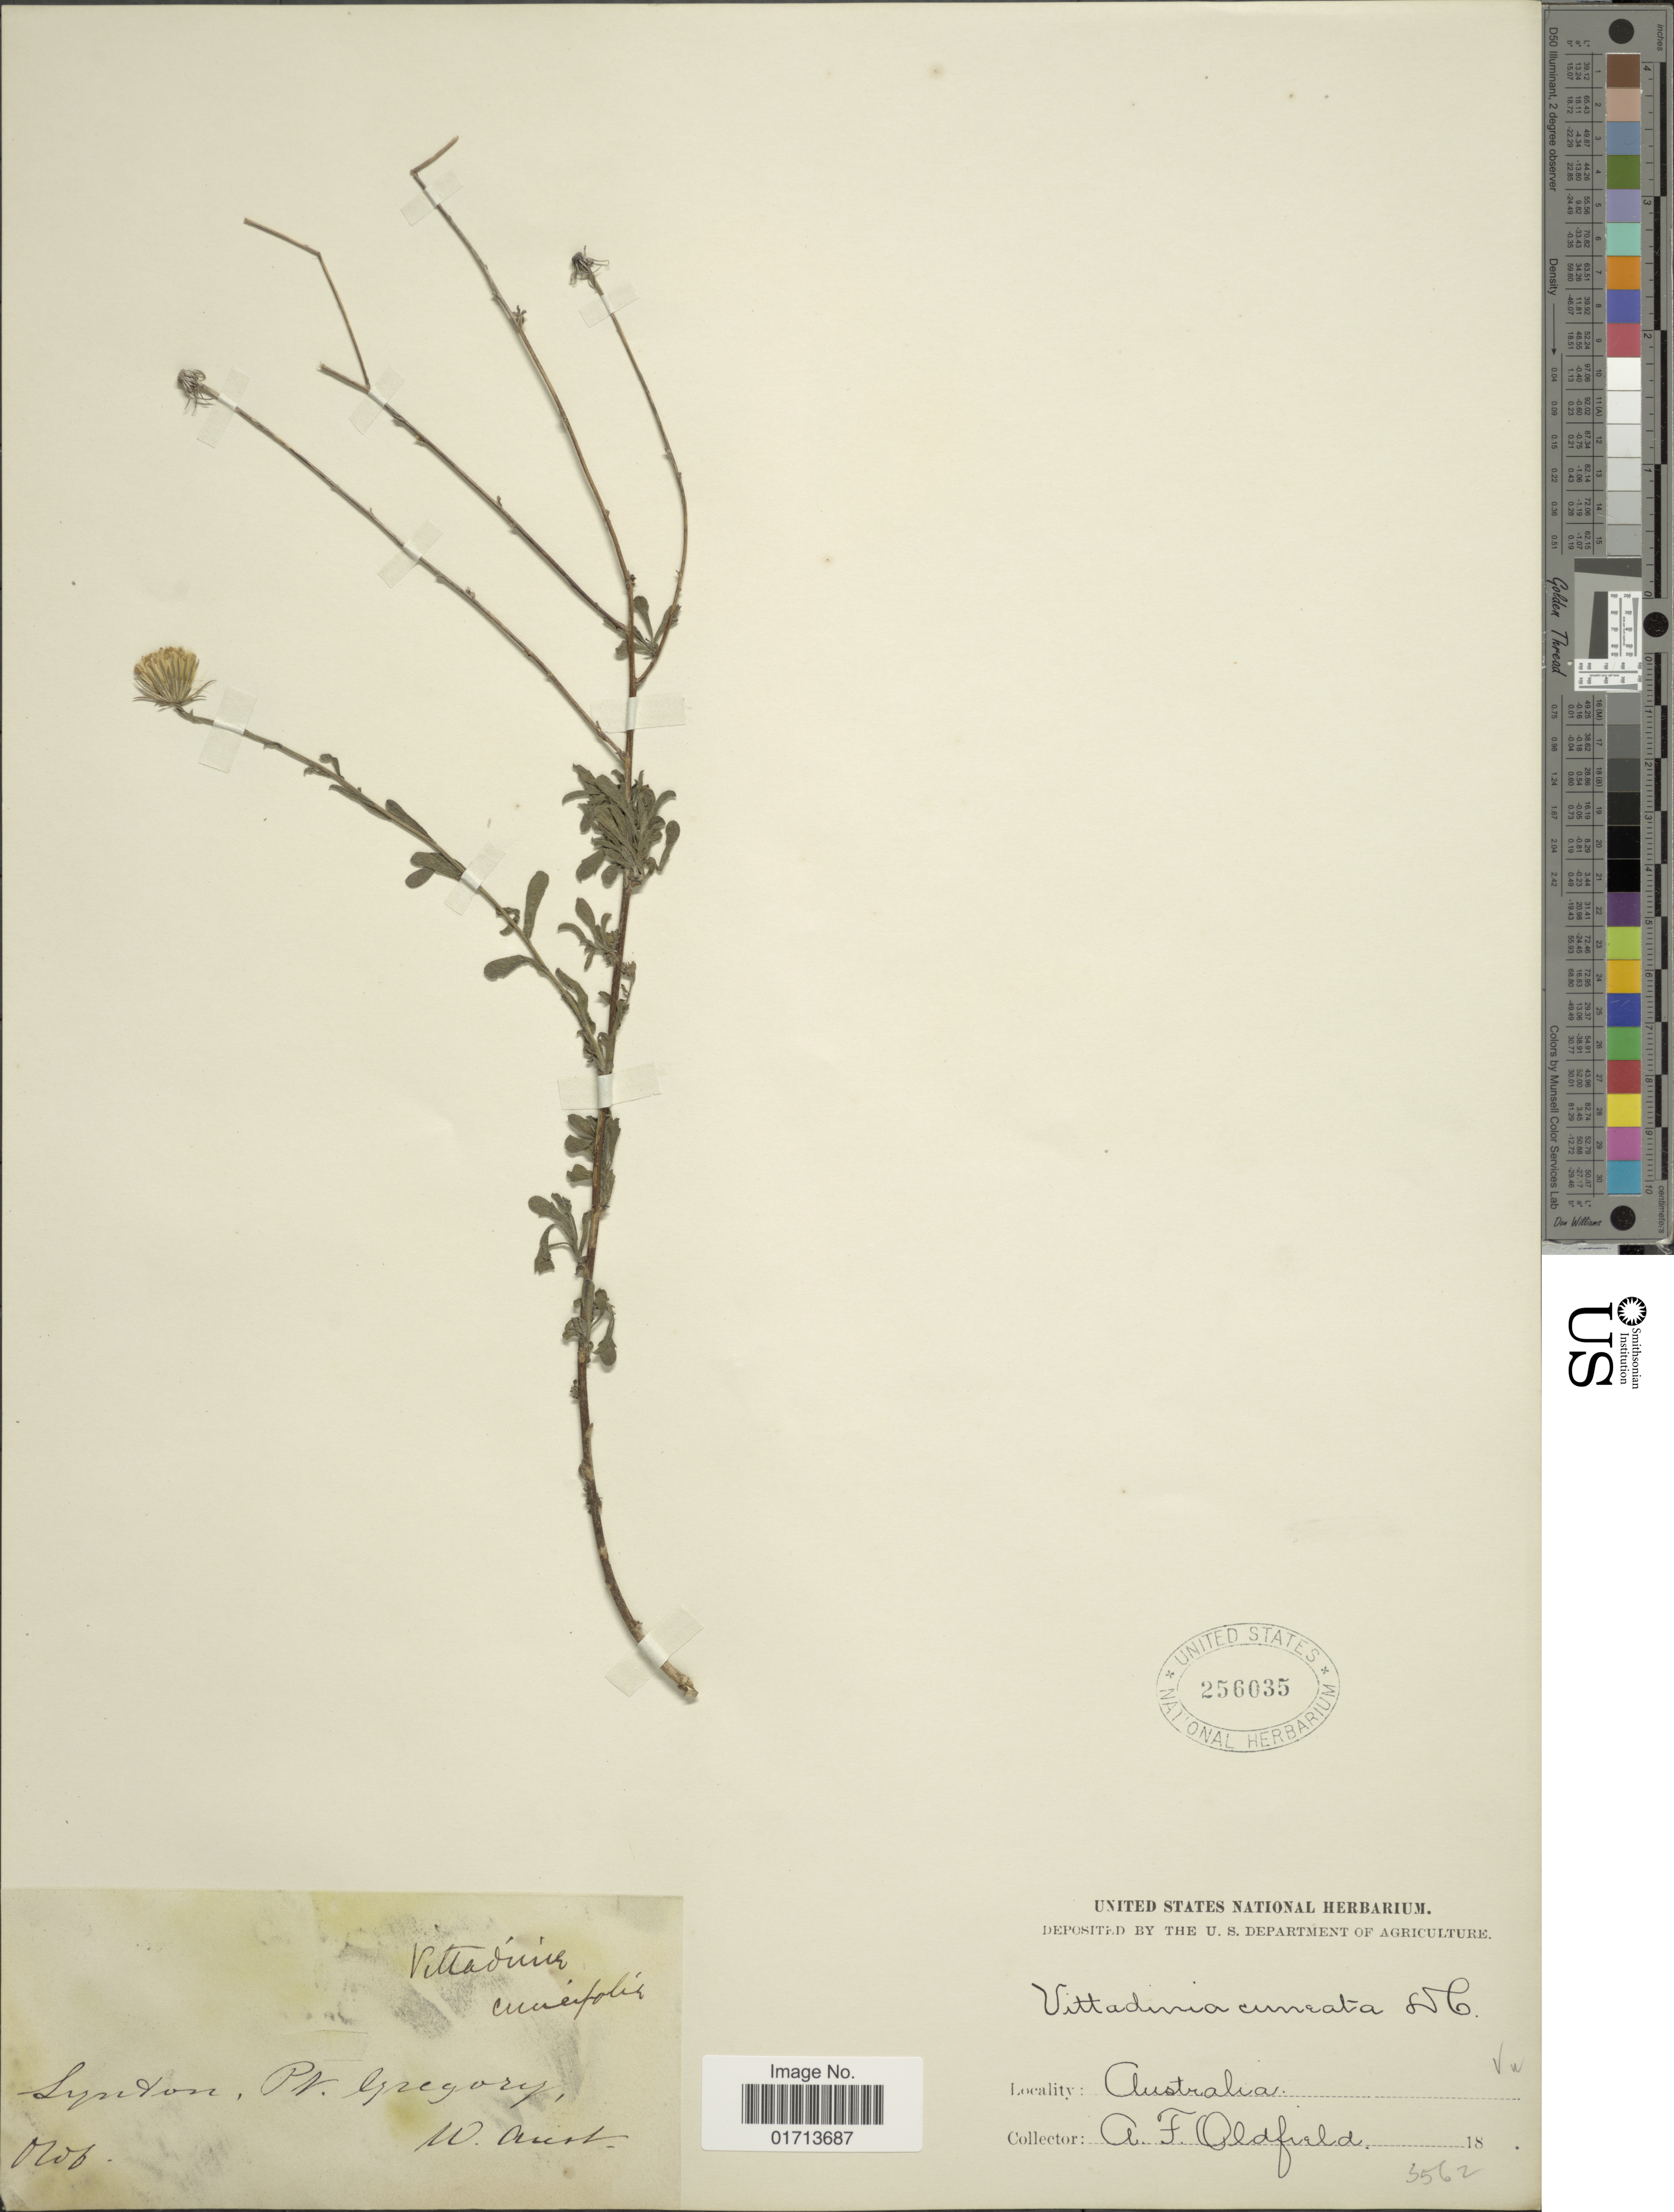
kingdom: Plantae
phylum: Tracheophyta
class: Magnoliopsida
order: Asterales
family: Asteraceae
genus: Vittadinia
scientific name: Vittadinia cuneata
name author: DC.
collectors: A. Oldfield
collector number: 3562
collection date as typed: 18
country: Australia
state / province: Western Australia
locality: Lyndon, Pr. Gregory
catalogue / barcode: US 256035